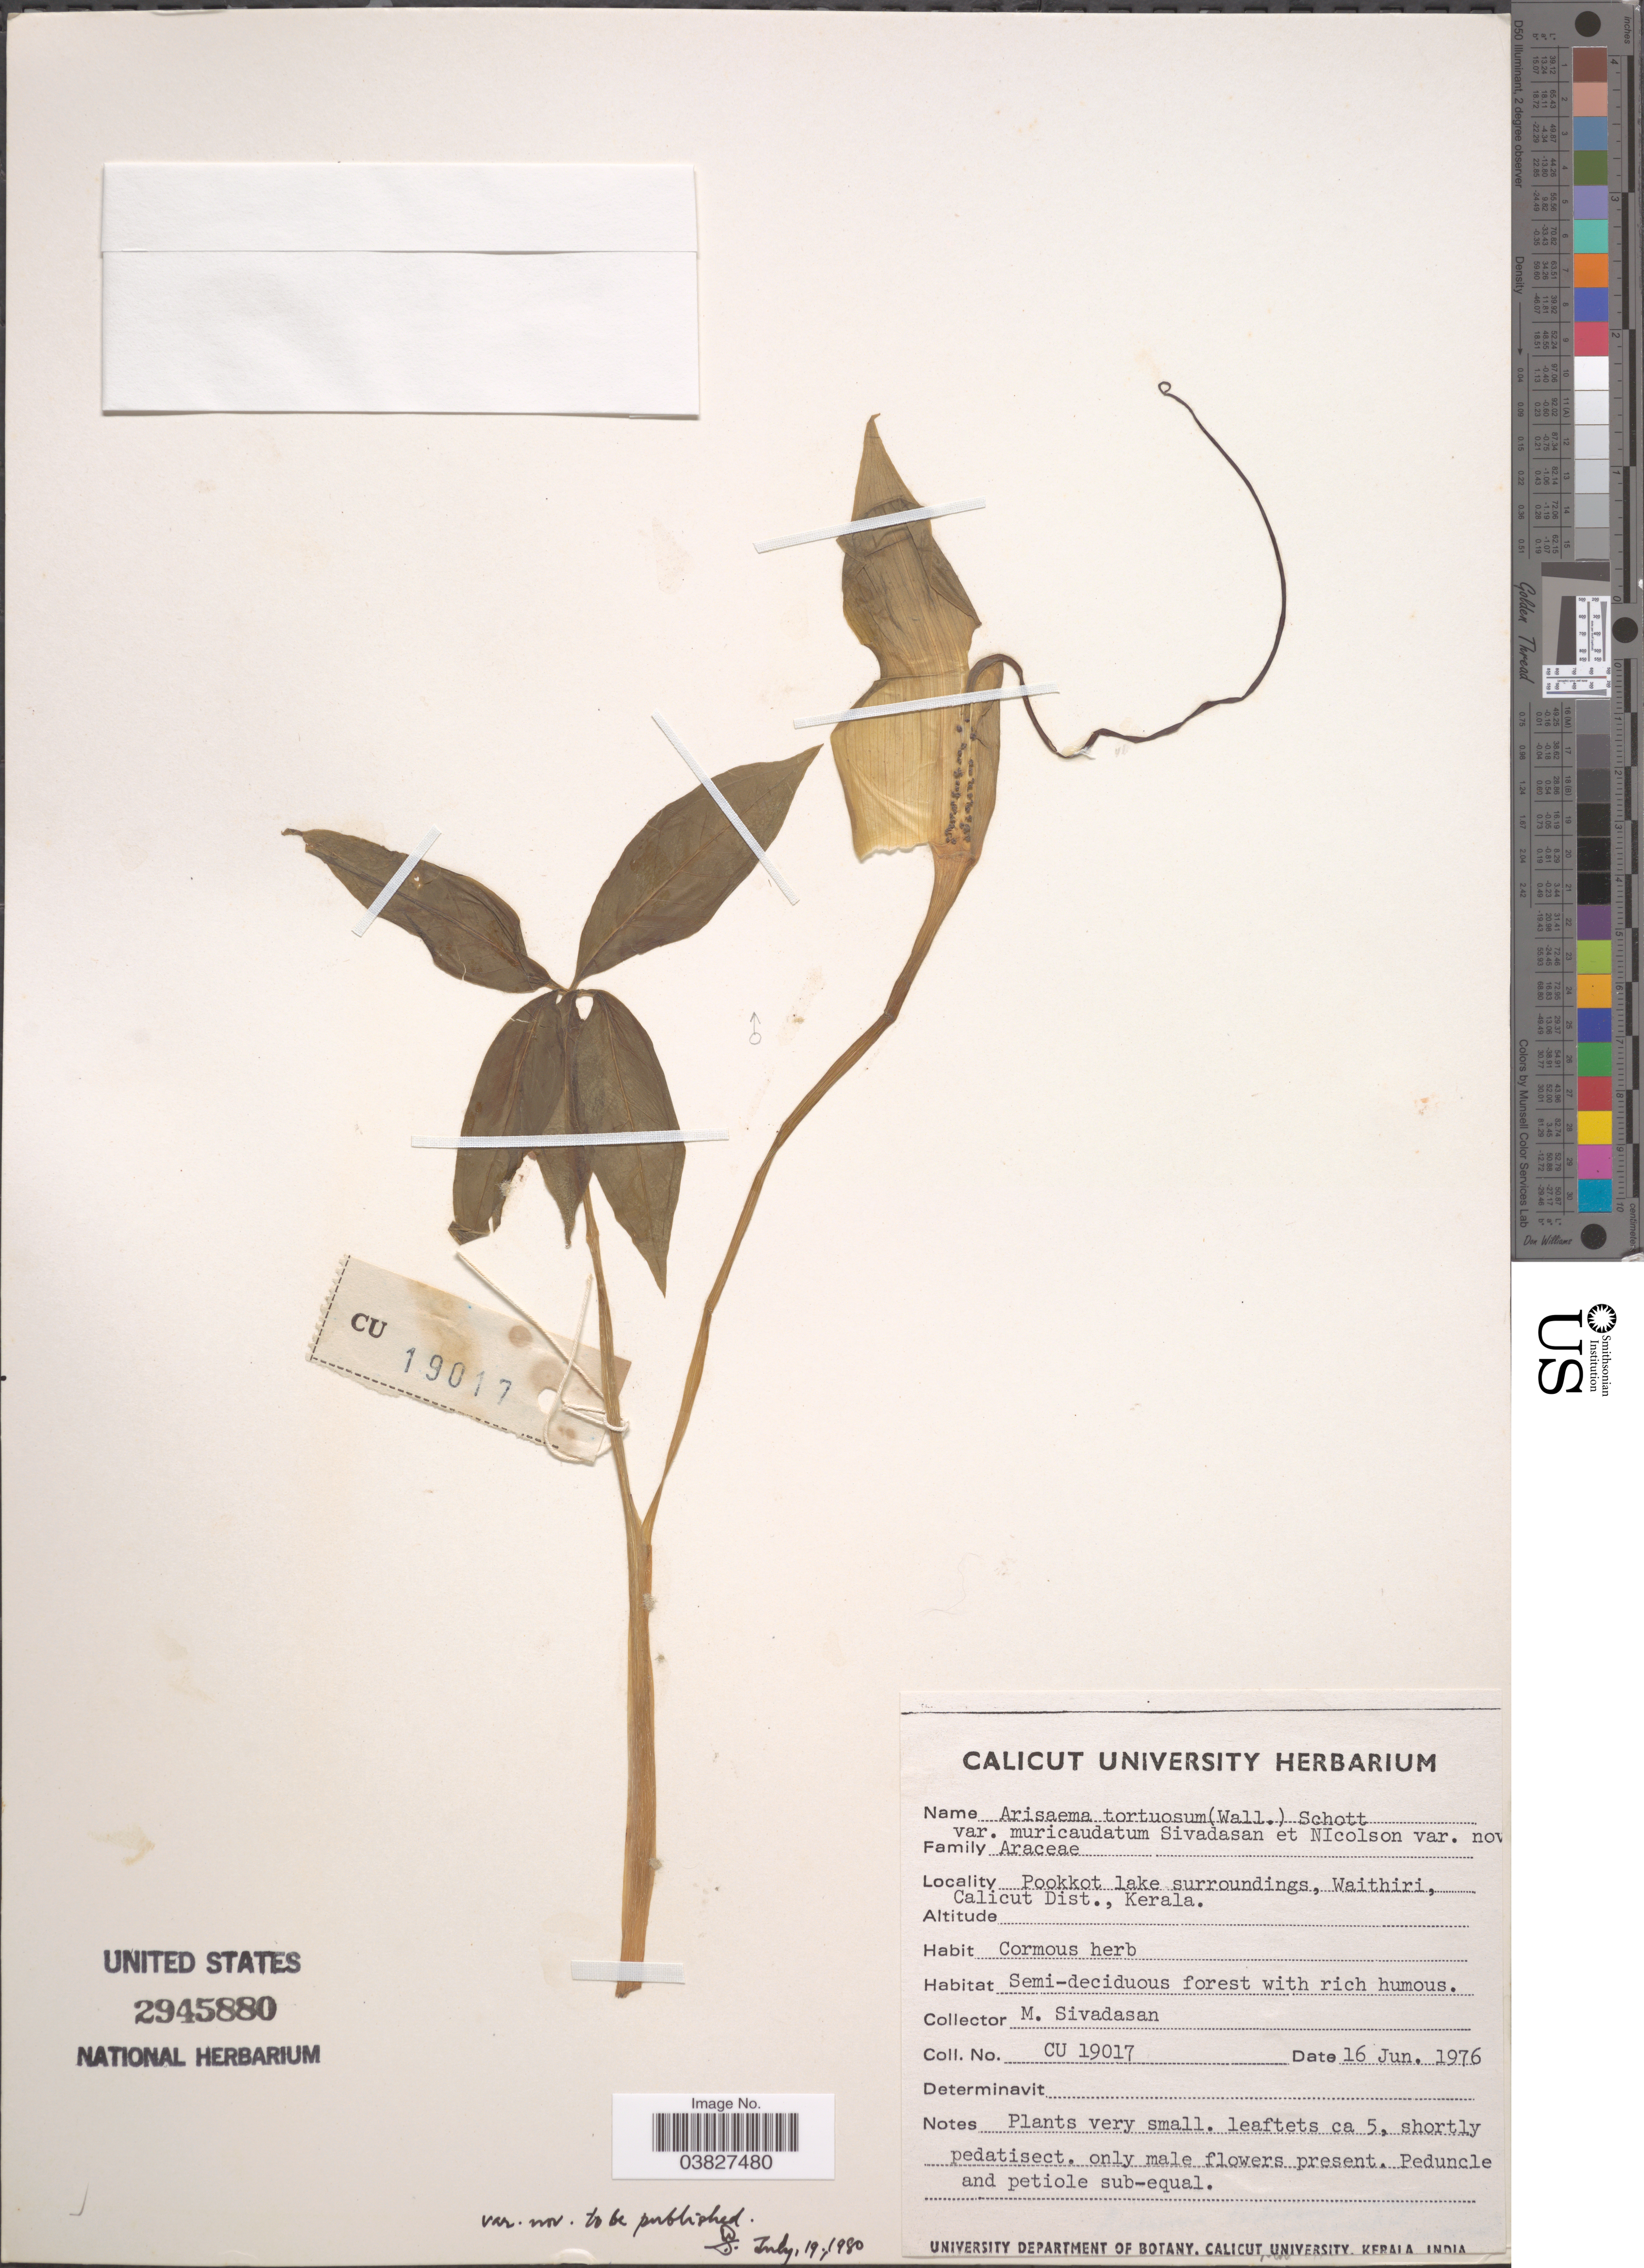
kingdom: Plantae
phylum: Tracheophyta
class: Liliopsida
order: Alismatales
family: Araceae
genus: Arisaema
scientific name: Arisaema tortuosum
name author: (Wall.) Schott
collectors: M. Sivadasan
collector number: CU19017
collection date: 1976-06-16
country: India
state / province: Kerala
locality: Pookkot lake surroundings, Waithiri, Calicut Dist.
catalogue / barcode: US 2945880